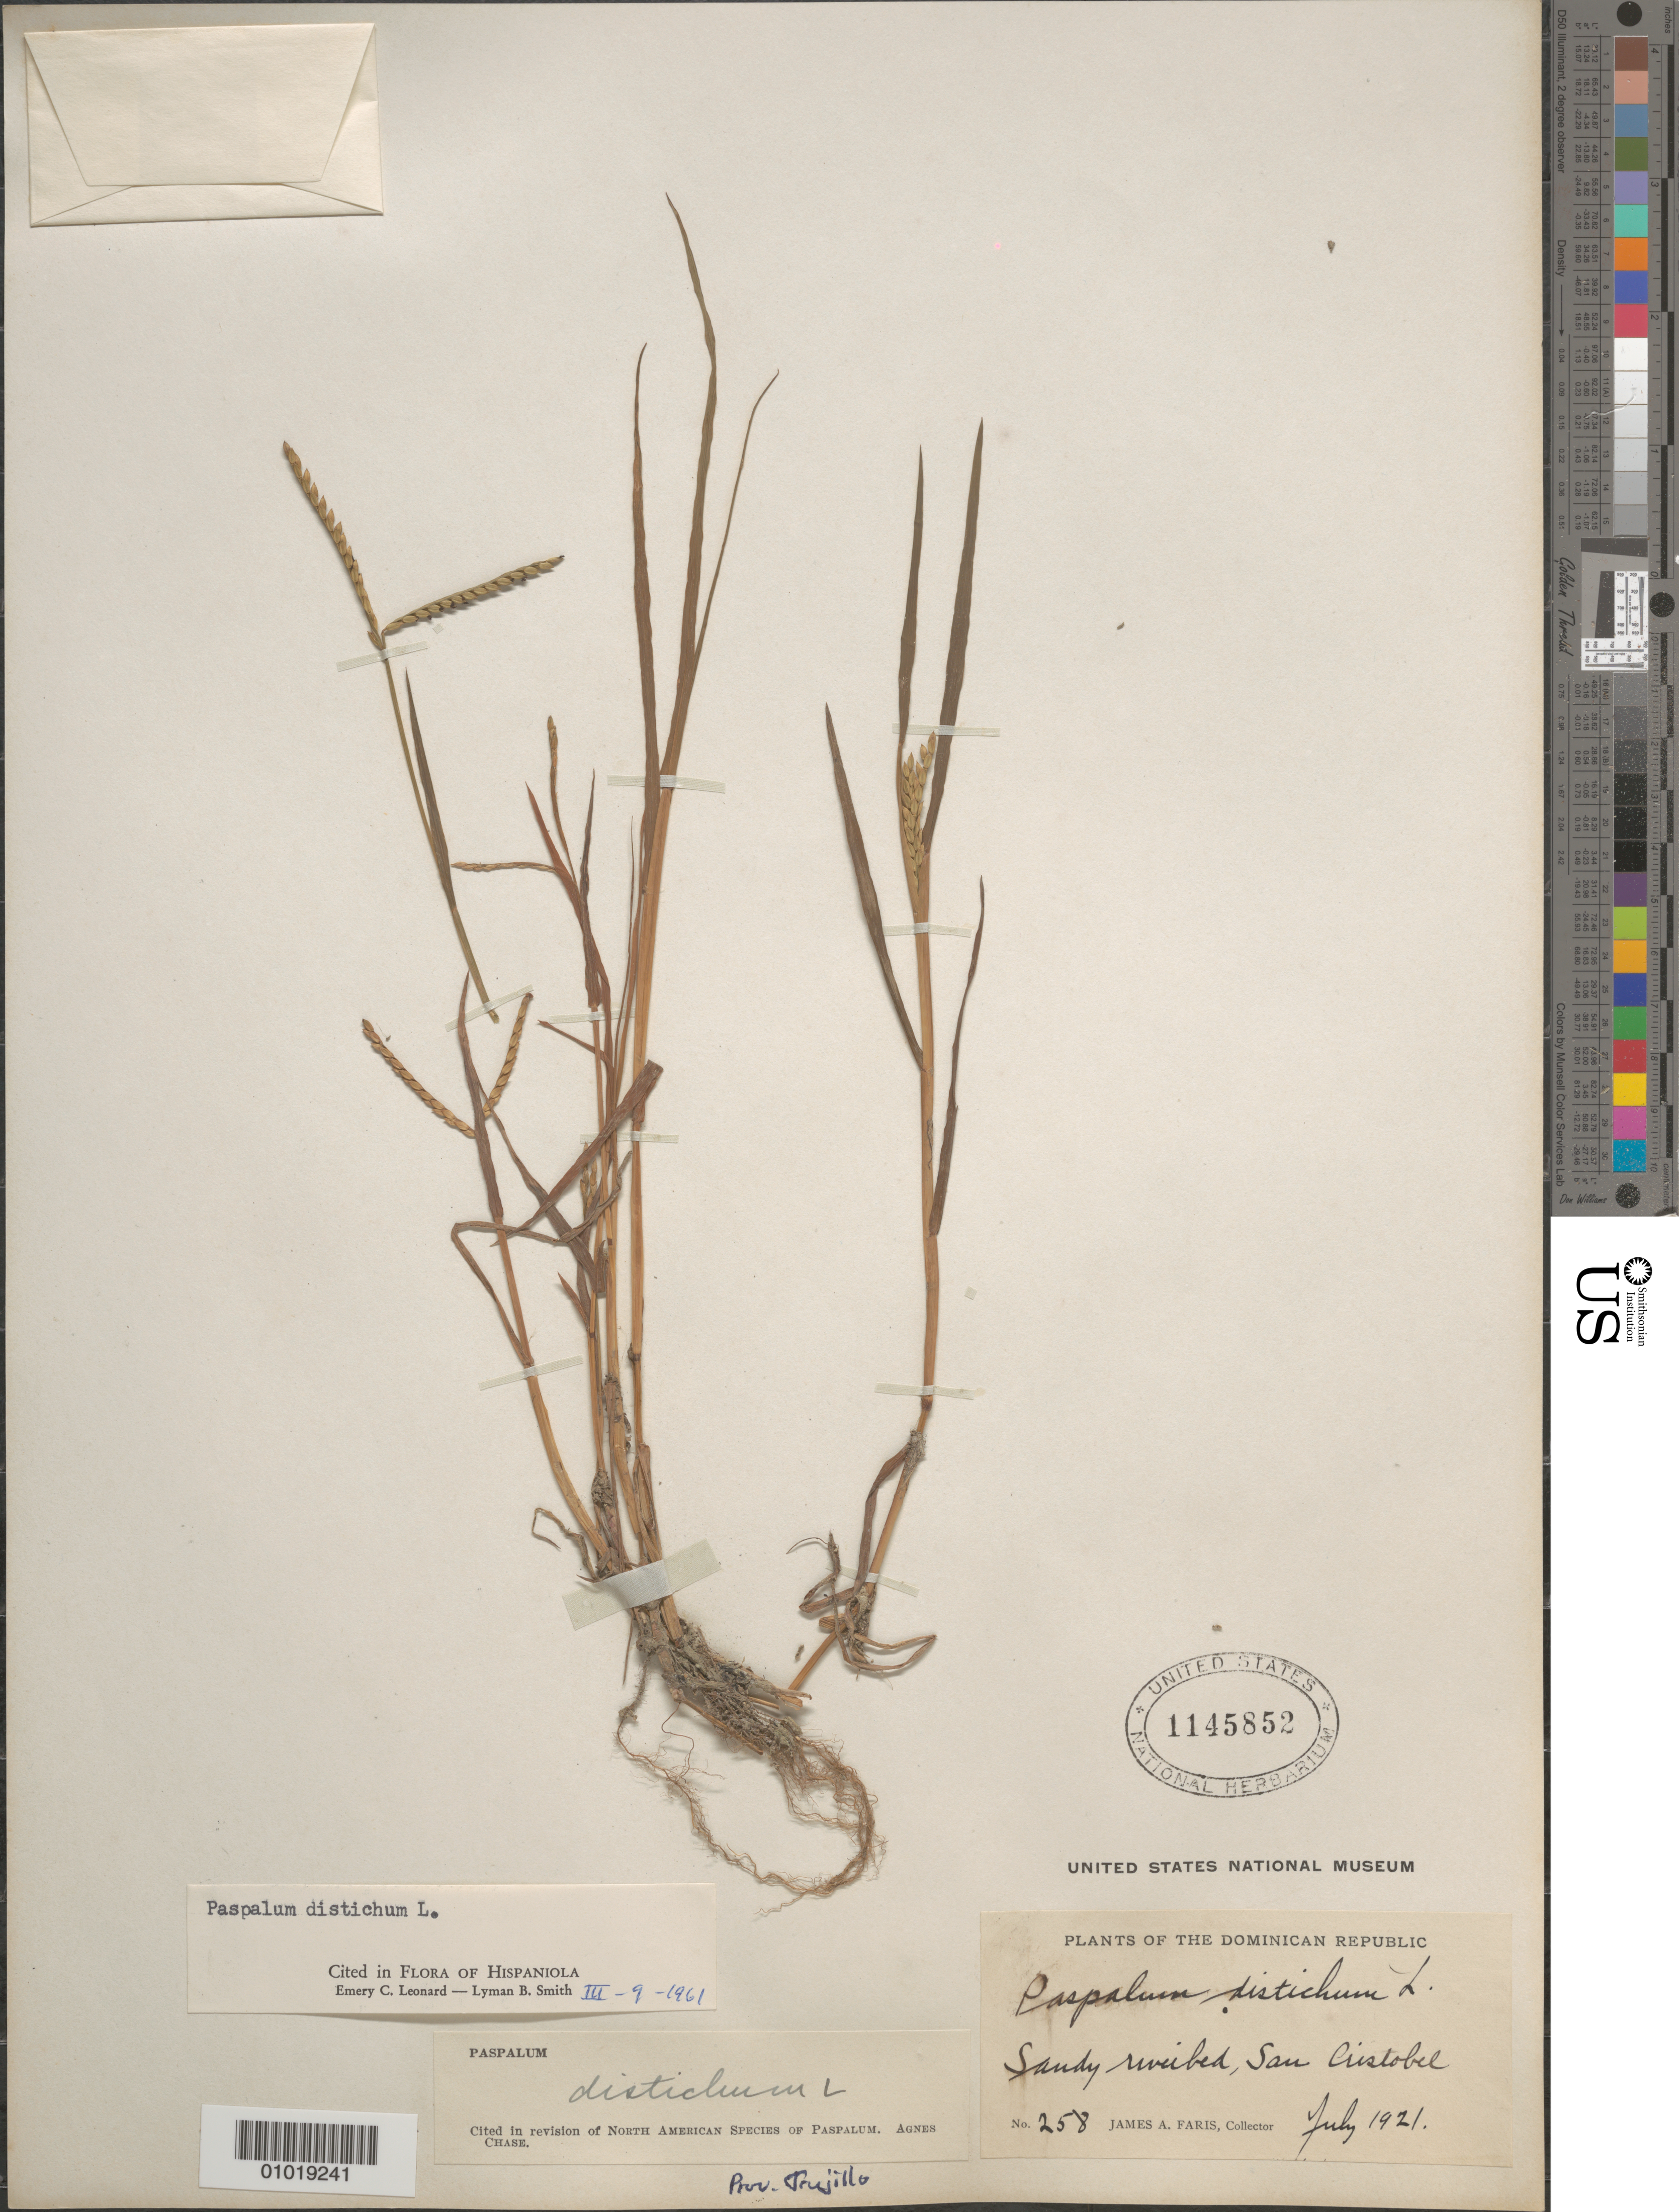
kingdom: Plantae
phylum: Tracheophyta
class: Liliopsida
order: Poales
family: Poaceae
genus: Paspalum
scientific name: Paspalum distichum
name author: L.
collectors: J. Faris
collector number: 258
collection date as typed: Jul 1921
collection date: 1921-07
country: Dominican Republic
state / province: San Cristóbal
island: Hispaniola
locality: Sandy Riverbed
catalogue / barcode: US 1145852